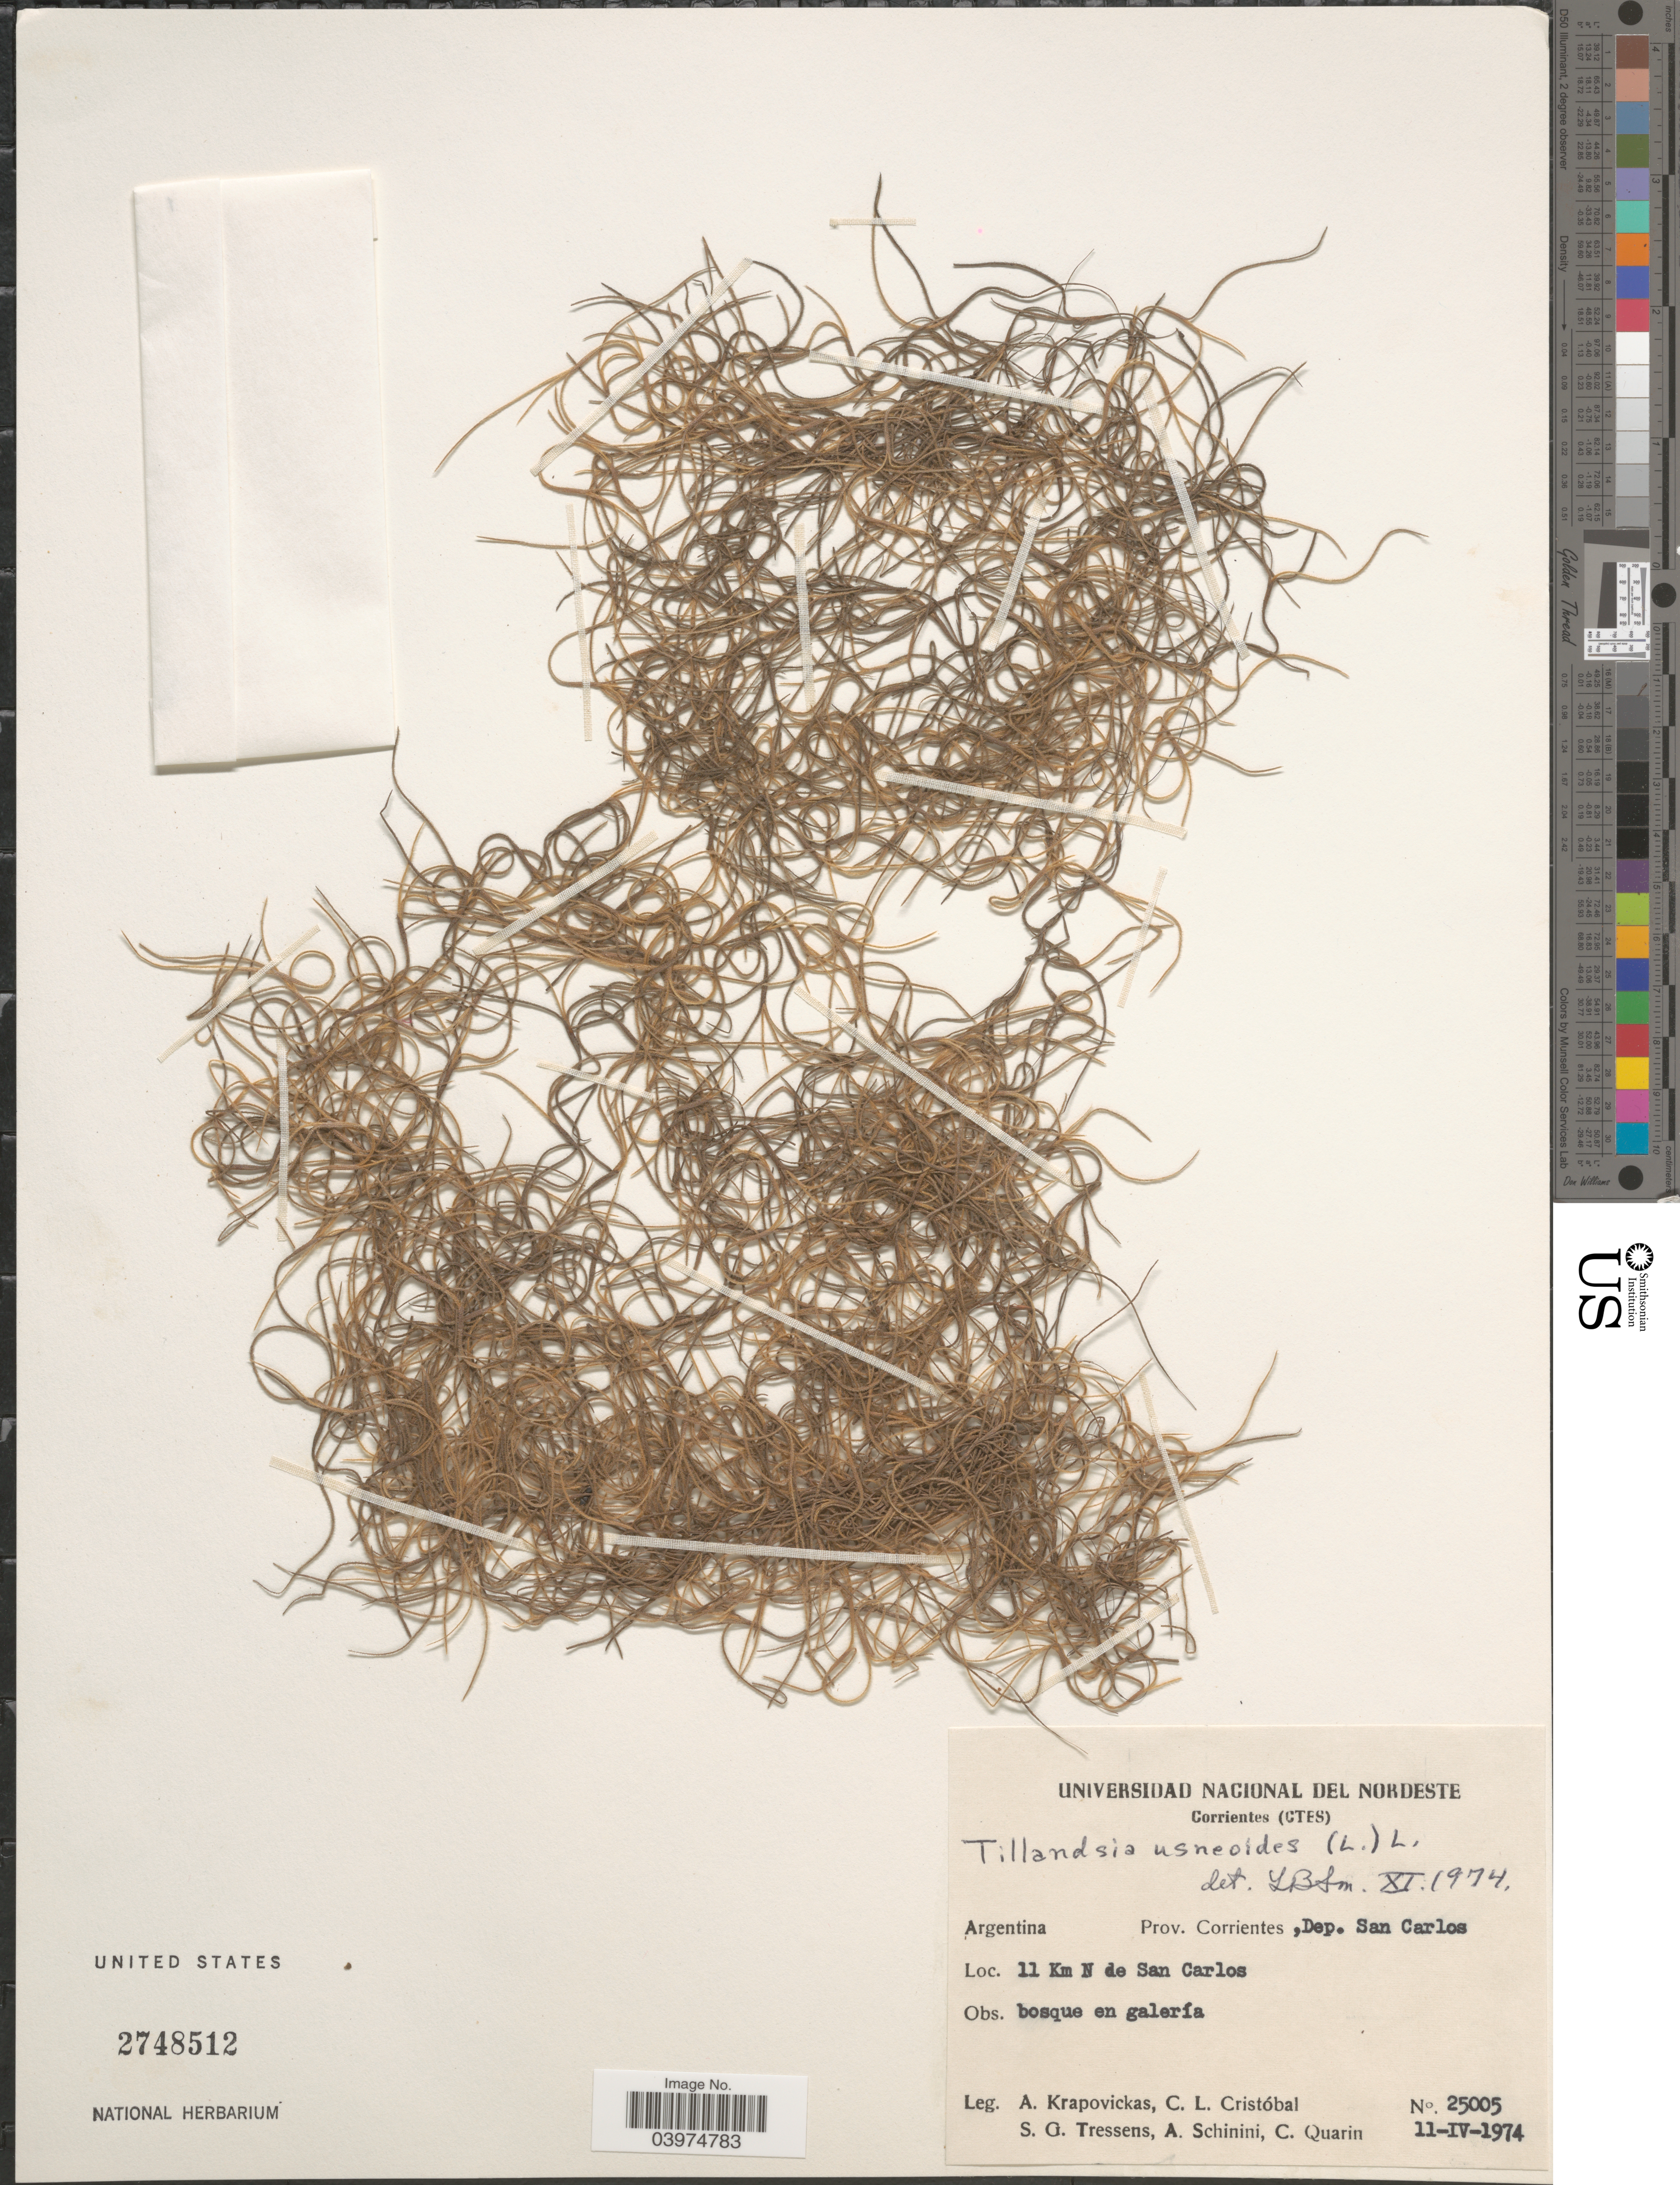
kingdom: Plantae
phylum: Tracheophyta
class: Liliopsida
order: Poales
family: Bromeliaceae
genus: Tillandsia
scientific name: Tillandsia usneoides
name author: (L.) L.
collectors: A. Krapovickas, C. L. Cristóbal, S. Tressens, A. Schinini & C. Quarín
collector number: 25005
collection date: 1974-04-11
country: Argentina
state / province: Corrientes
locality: Prov. Corrientes, Dep. San Carlos. 11 Km N de San Carlos.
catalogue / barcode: US 2748512